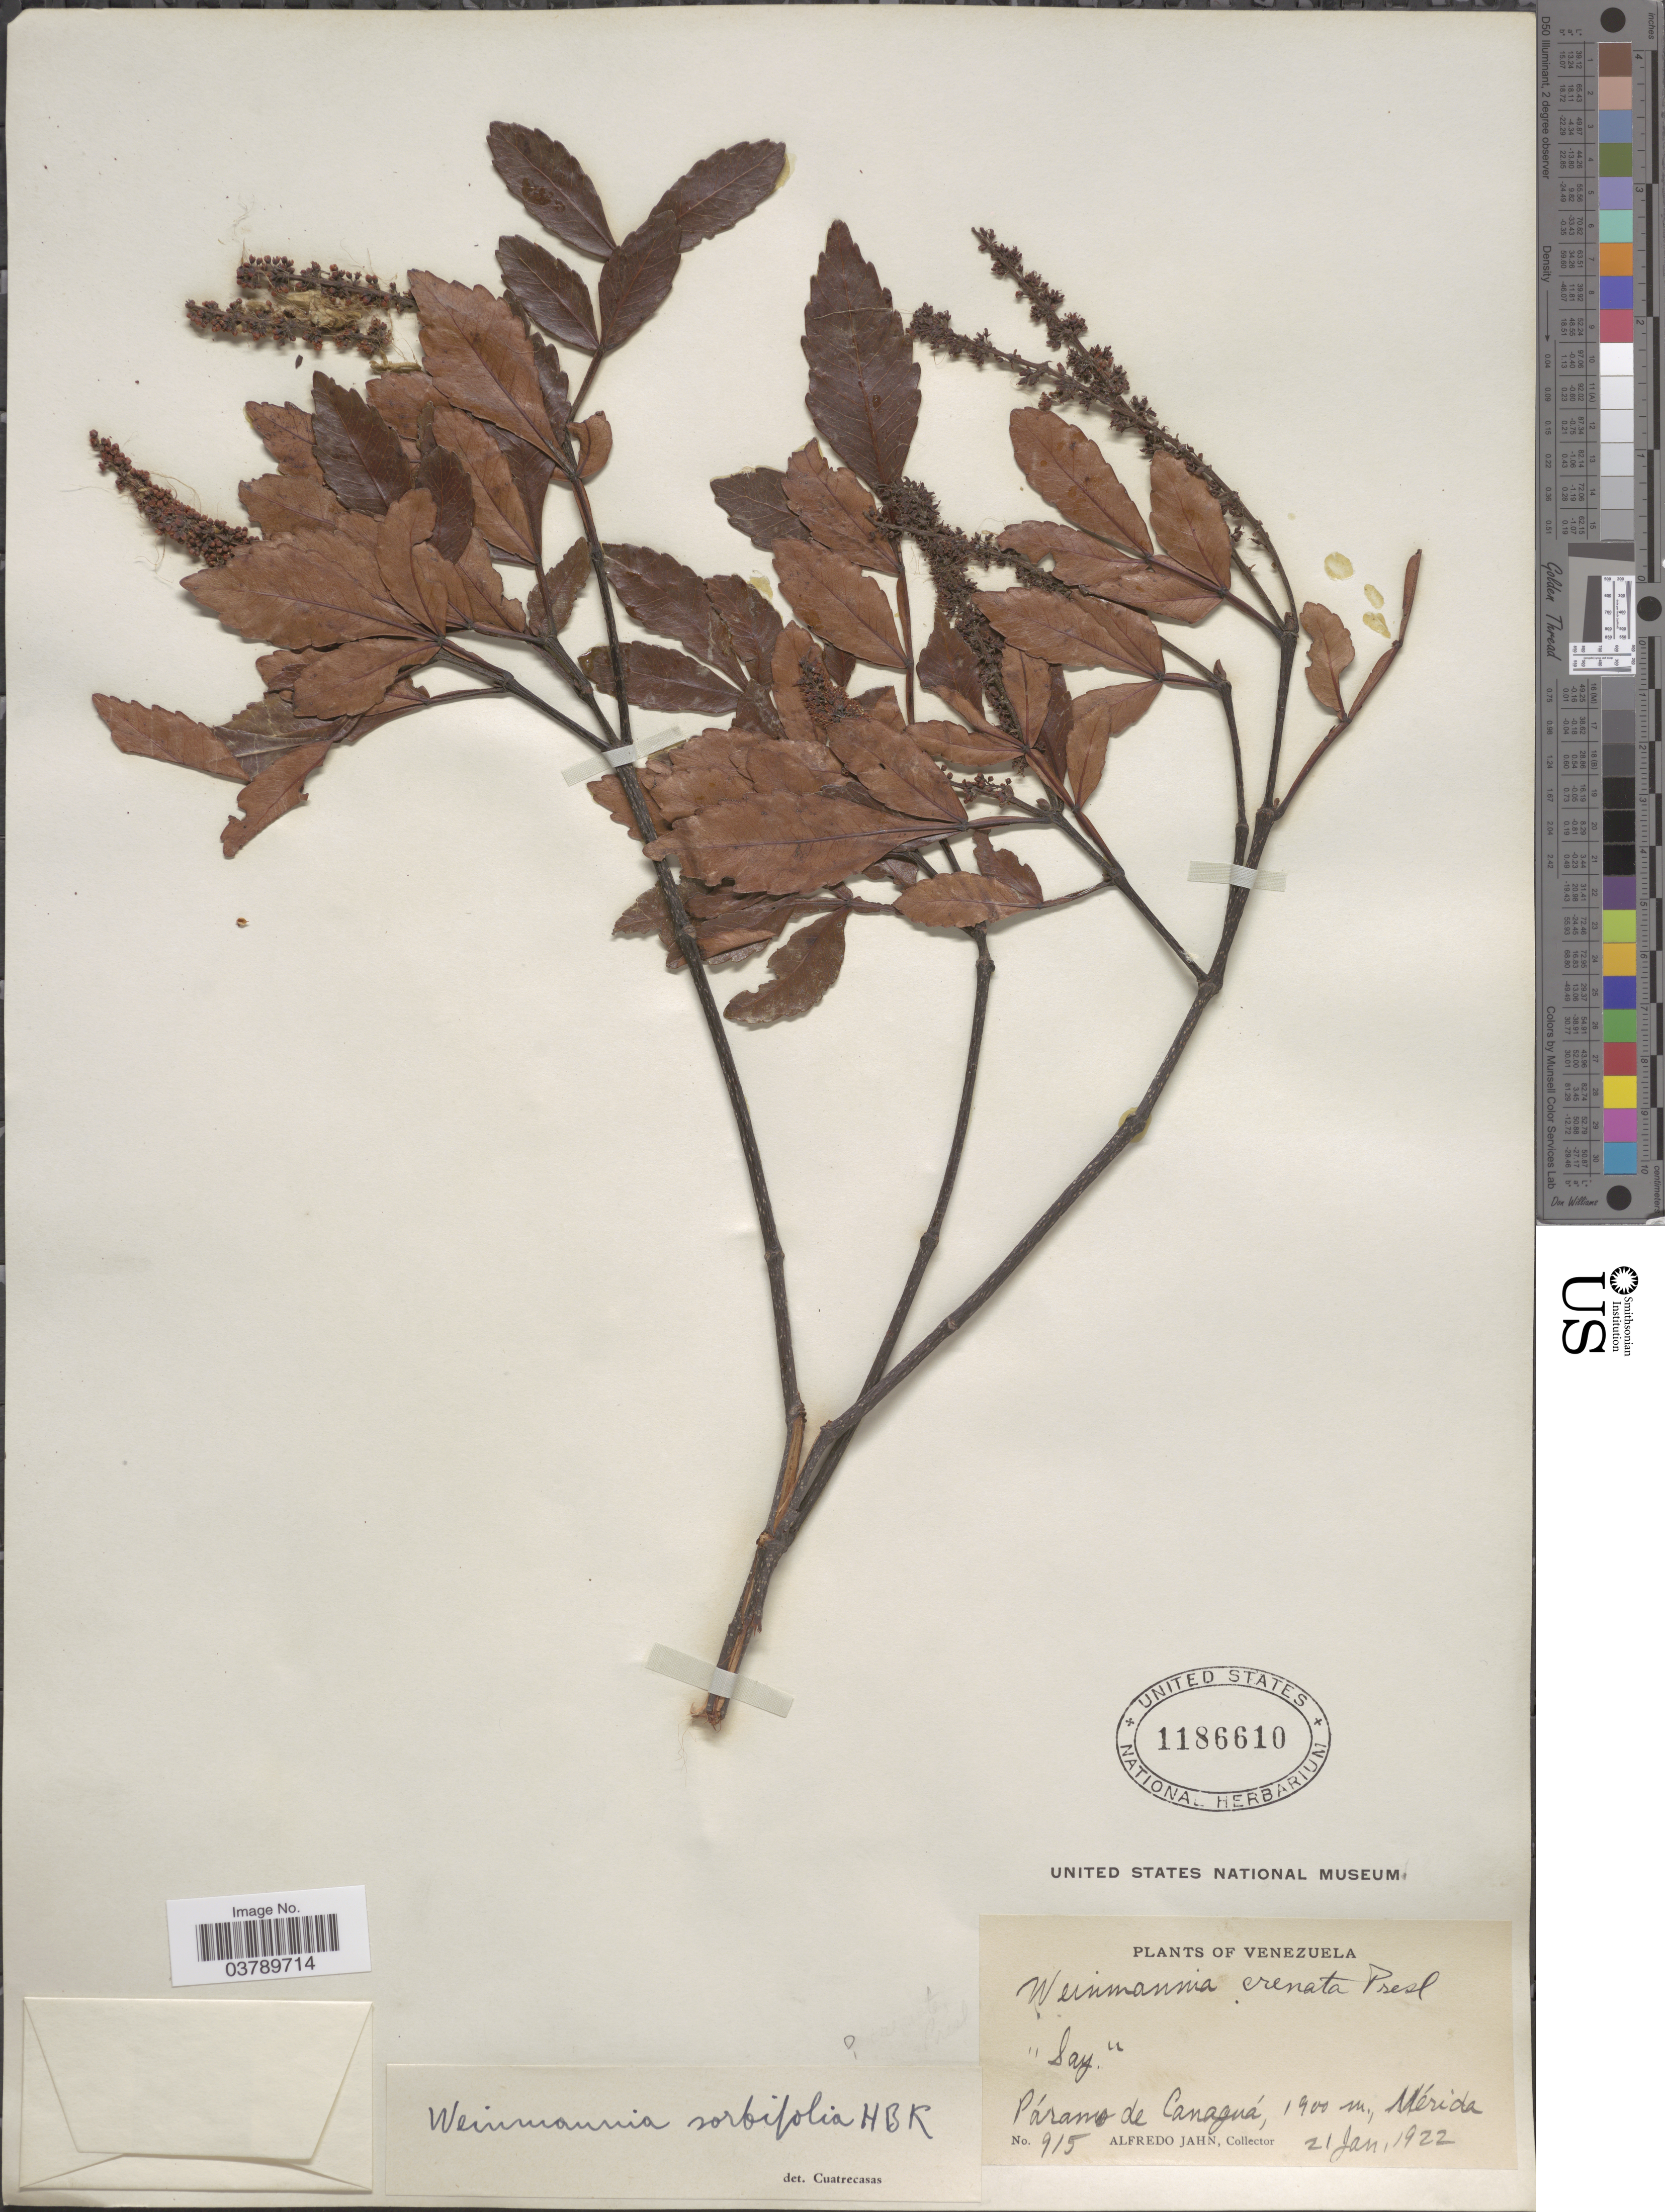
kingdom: Plantae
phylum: Tracheophyta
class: Magnoliopsida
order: Oxalidales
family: Cunoniaceae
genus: Weinmannia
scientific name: Weinmannia sorbifolia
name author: Kunth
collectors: A. Jahn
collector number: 915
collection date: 1922-01-21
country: Venezuela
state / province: Merida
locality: Páramo de Canaguá.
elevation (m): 1900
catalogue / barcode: US 1186610